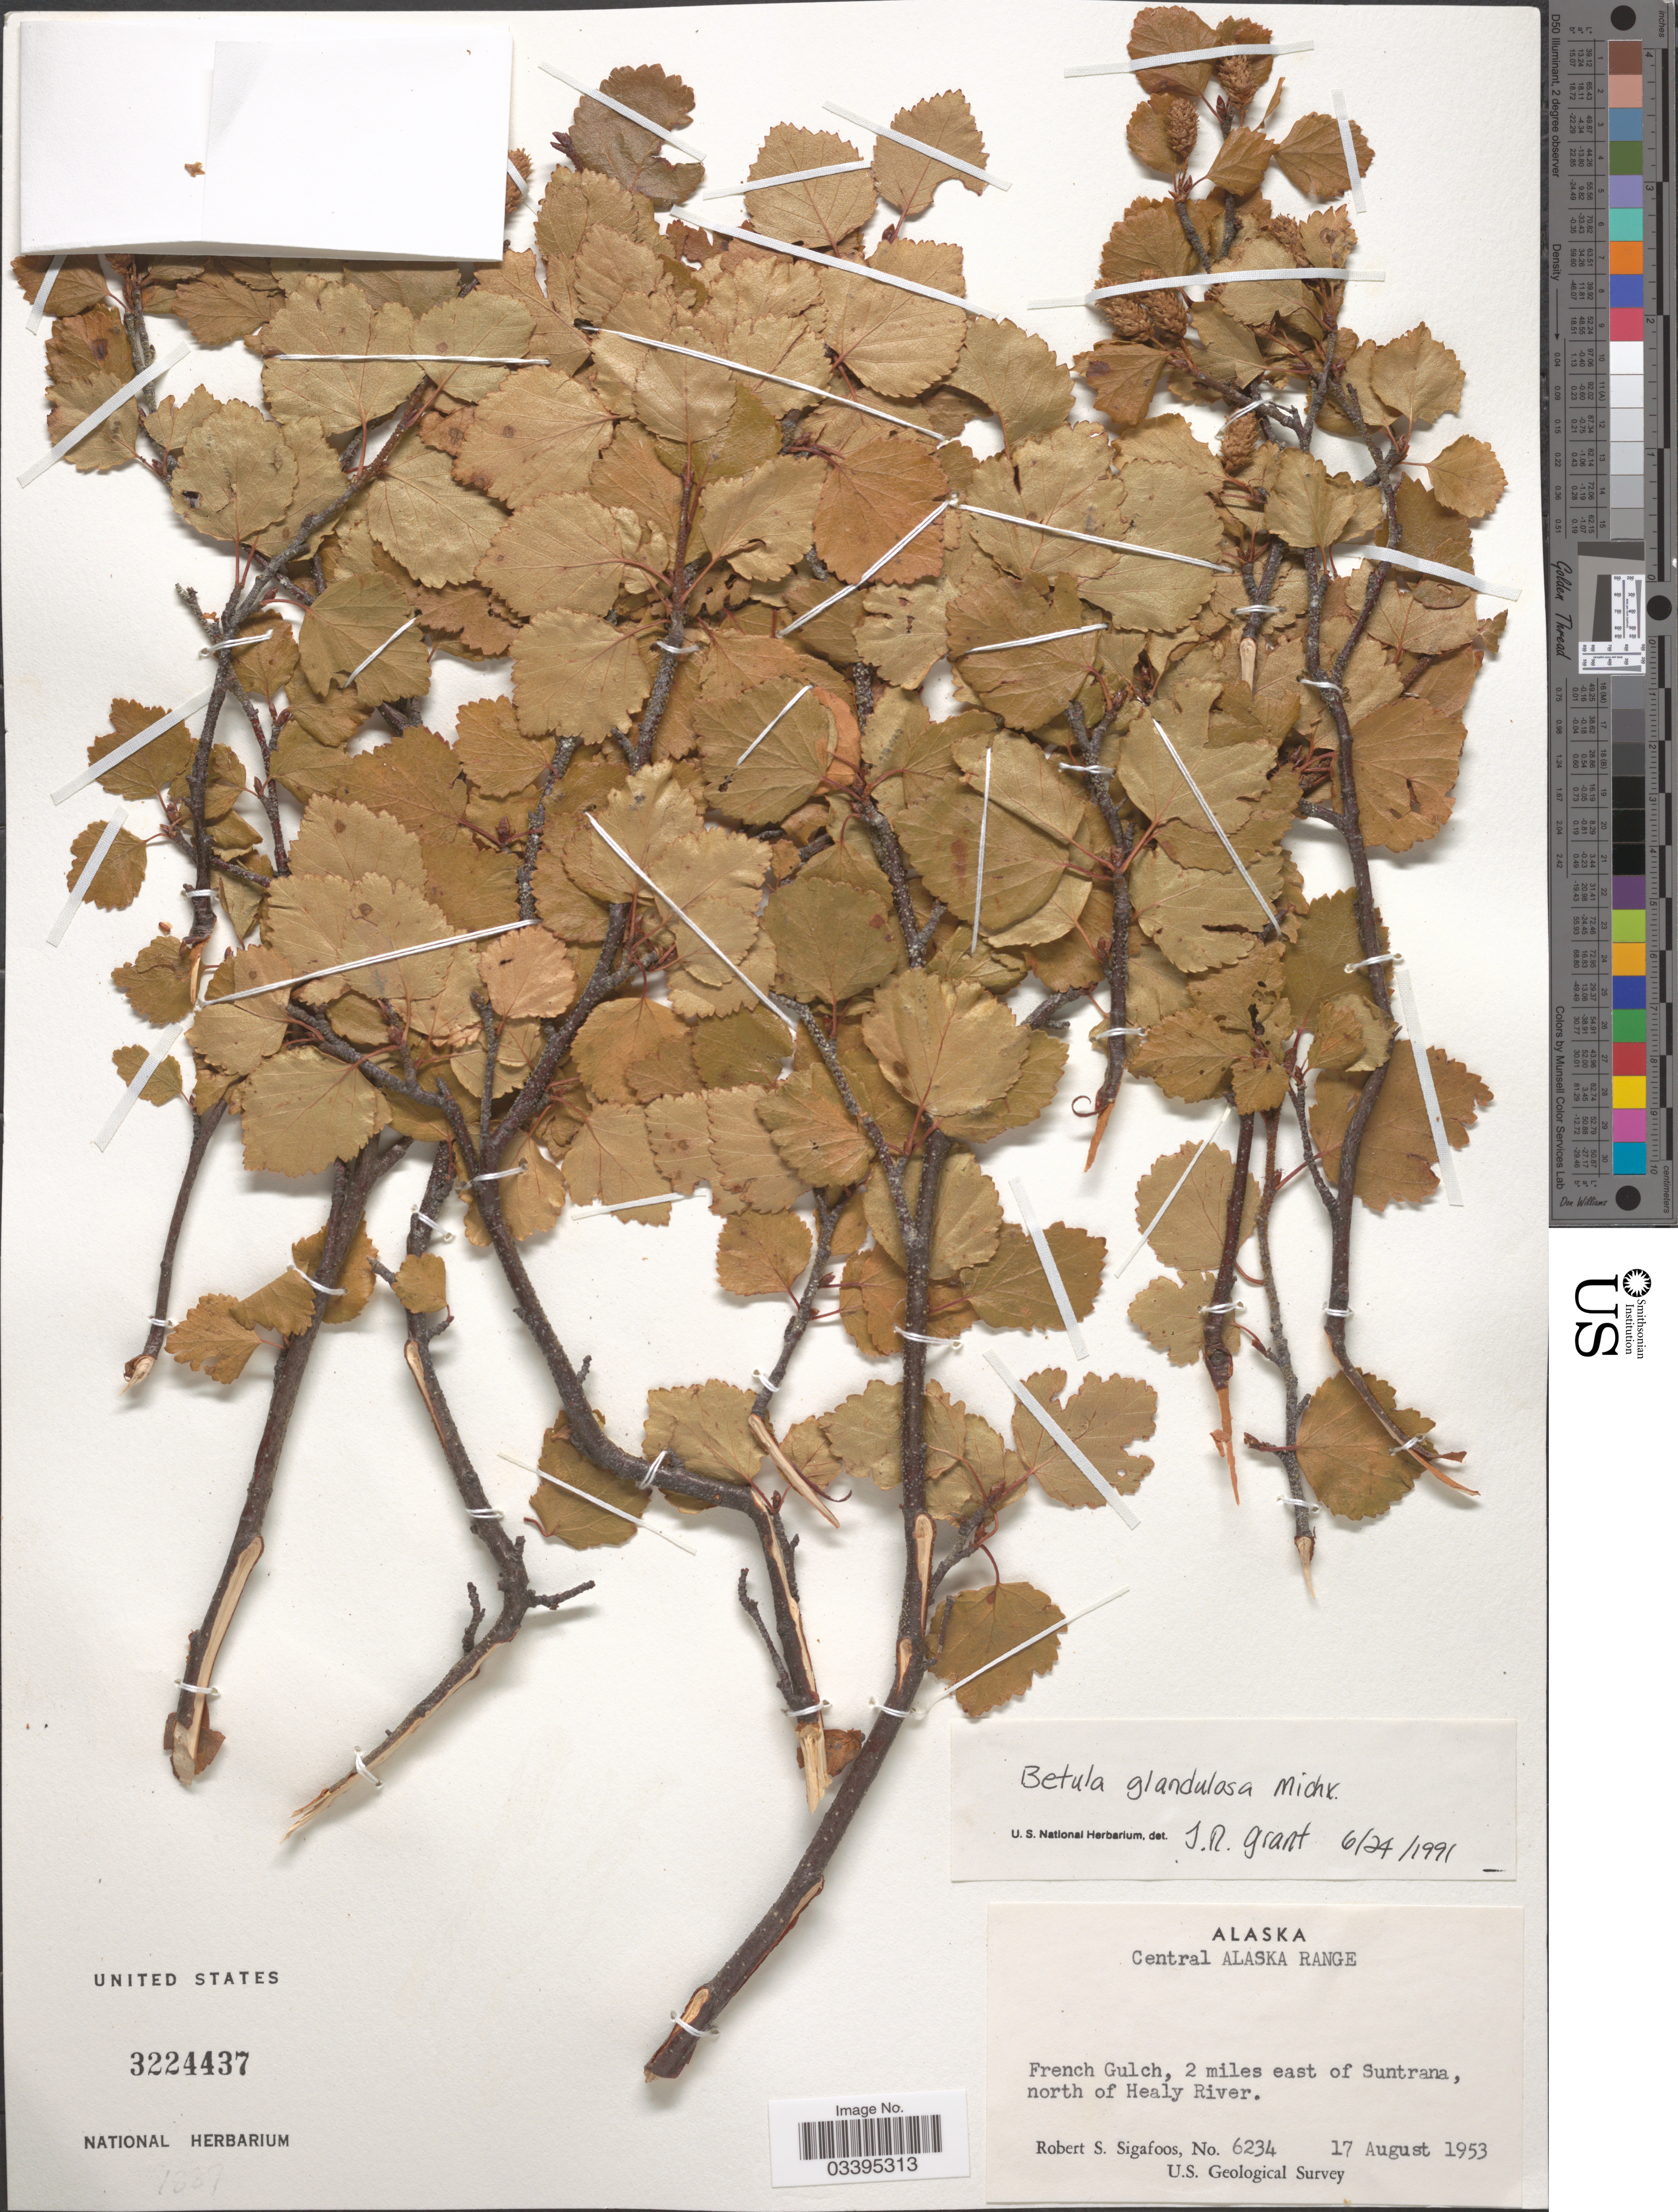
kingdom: Plantae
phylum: Tracheophyta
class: Magnoliopsida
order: Fagales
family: Betulaceae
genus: Betula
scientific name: Betula glandulosa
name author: Michx.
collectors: R. Sigafoos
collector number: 6234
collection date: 1953-08-17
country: United States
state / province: Alaska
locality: Central Alaska Range. French Gulch, 2 miles east of Suntrana, north of Healy River.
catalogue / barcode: US 3224437